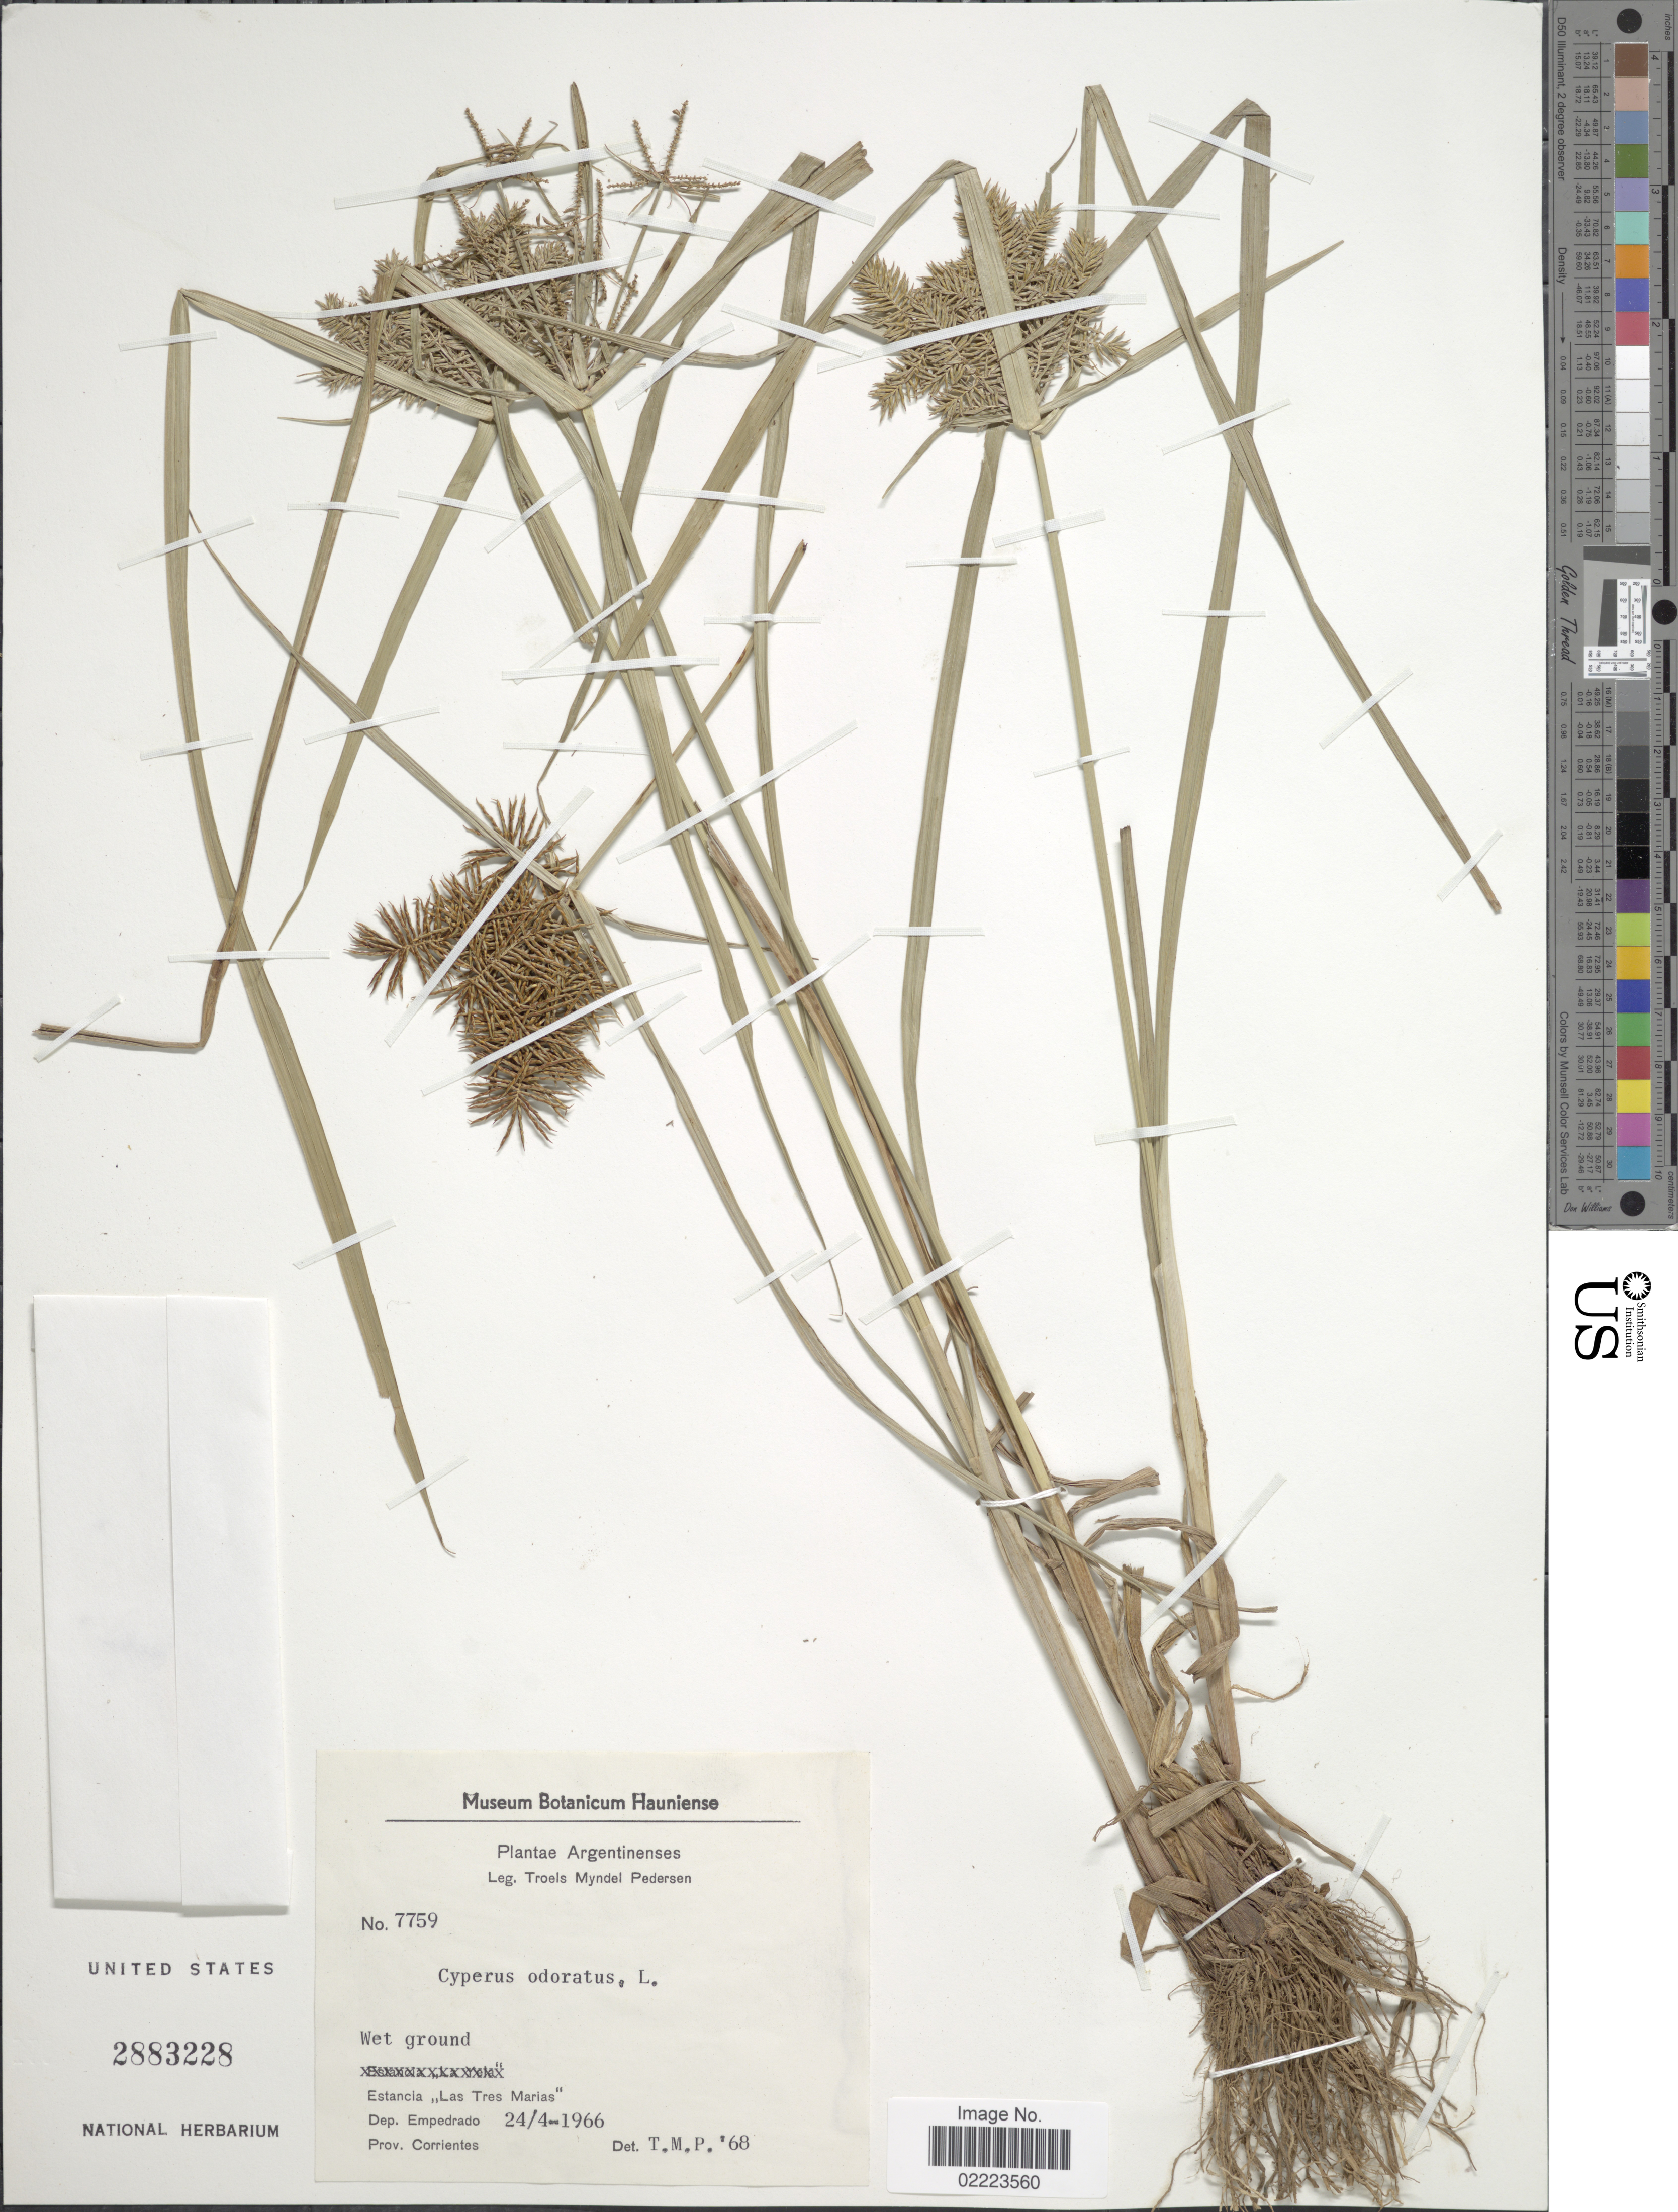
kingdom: Plantae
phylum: Tracheophyta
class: Liliopsida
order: Poales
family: Cyperaceae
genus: Cyperus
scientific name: Cyperus odoratus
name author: L.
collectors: T. Pederson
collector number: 7759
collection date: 1966-04-24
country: Argentina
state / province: Corrientes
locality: Estancia Las Tres Marias. Dep. Empedrado.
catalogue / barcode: US 2883228